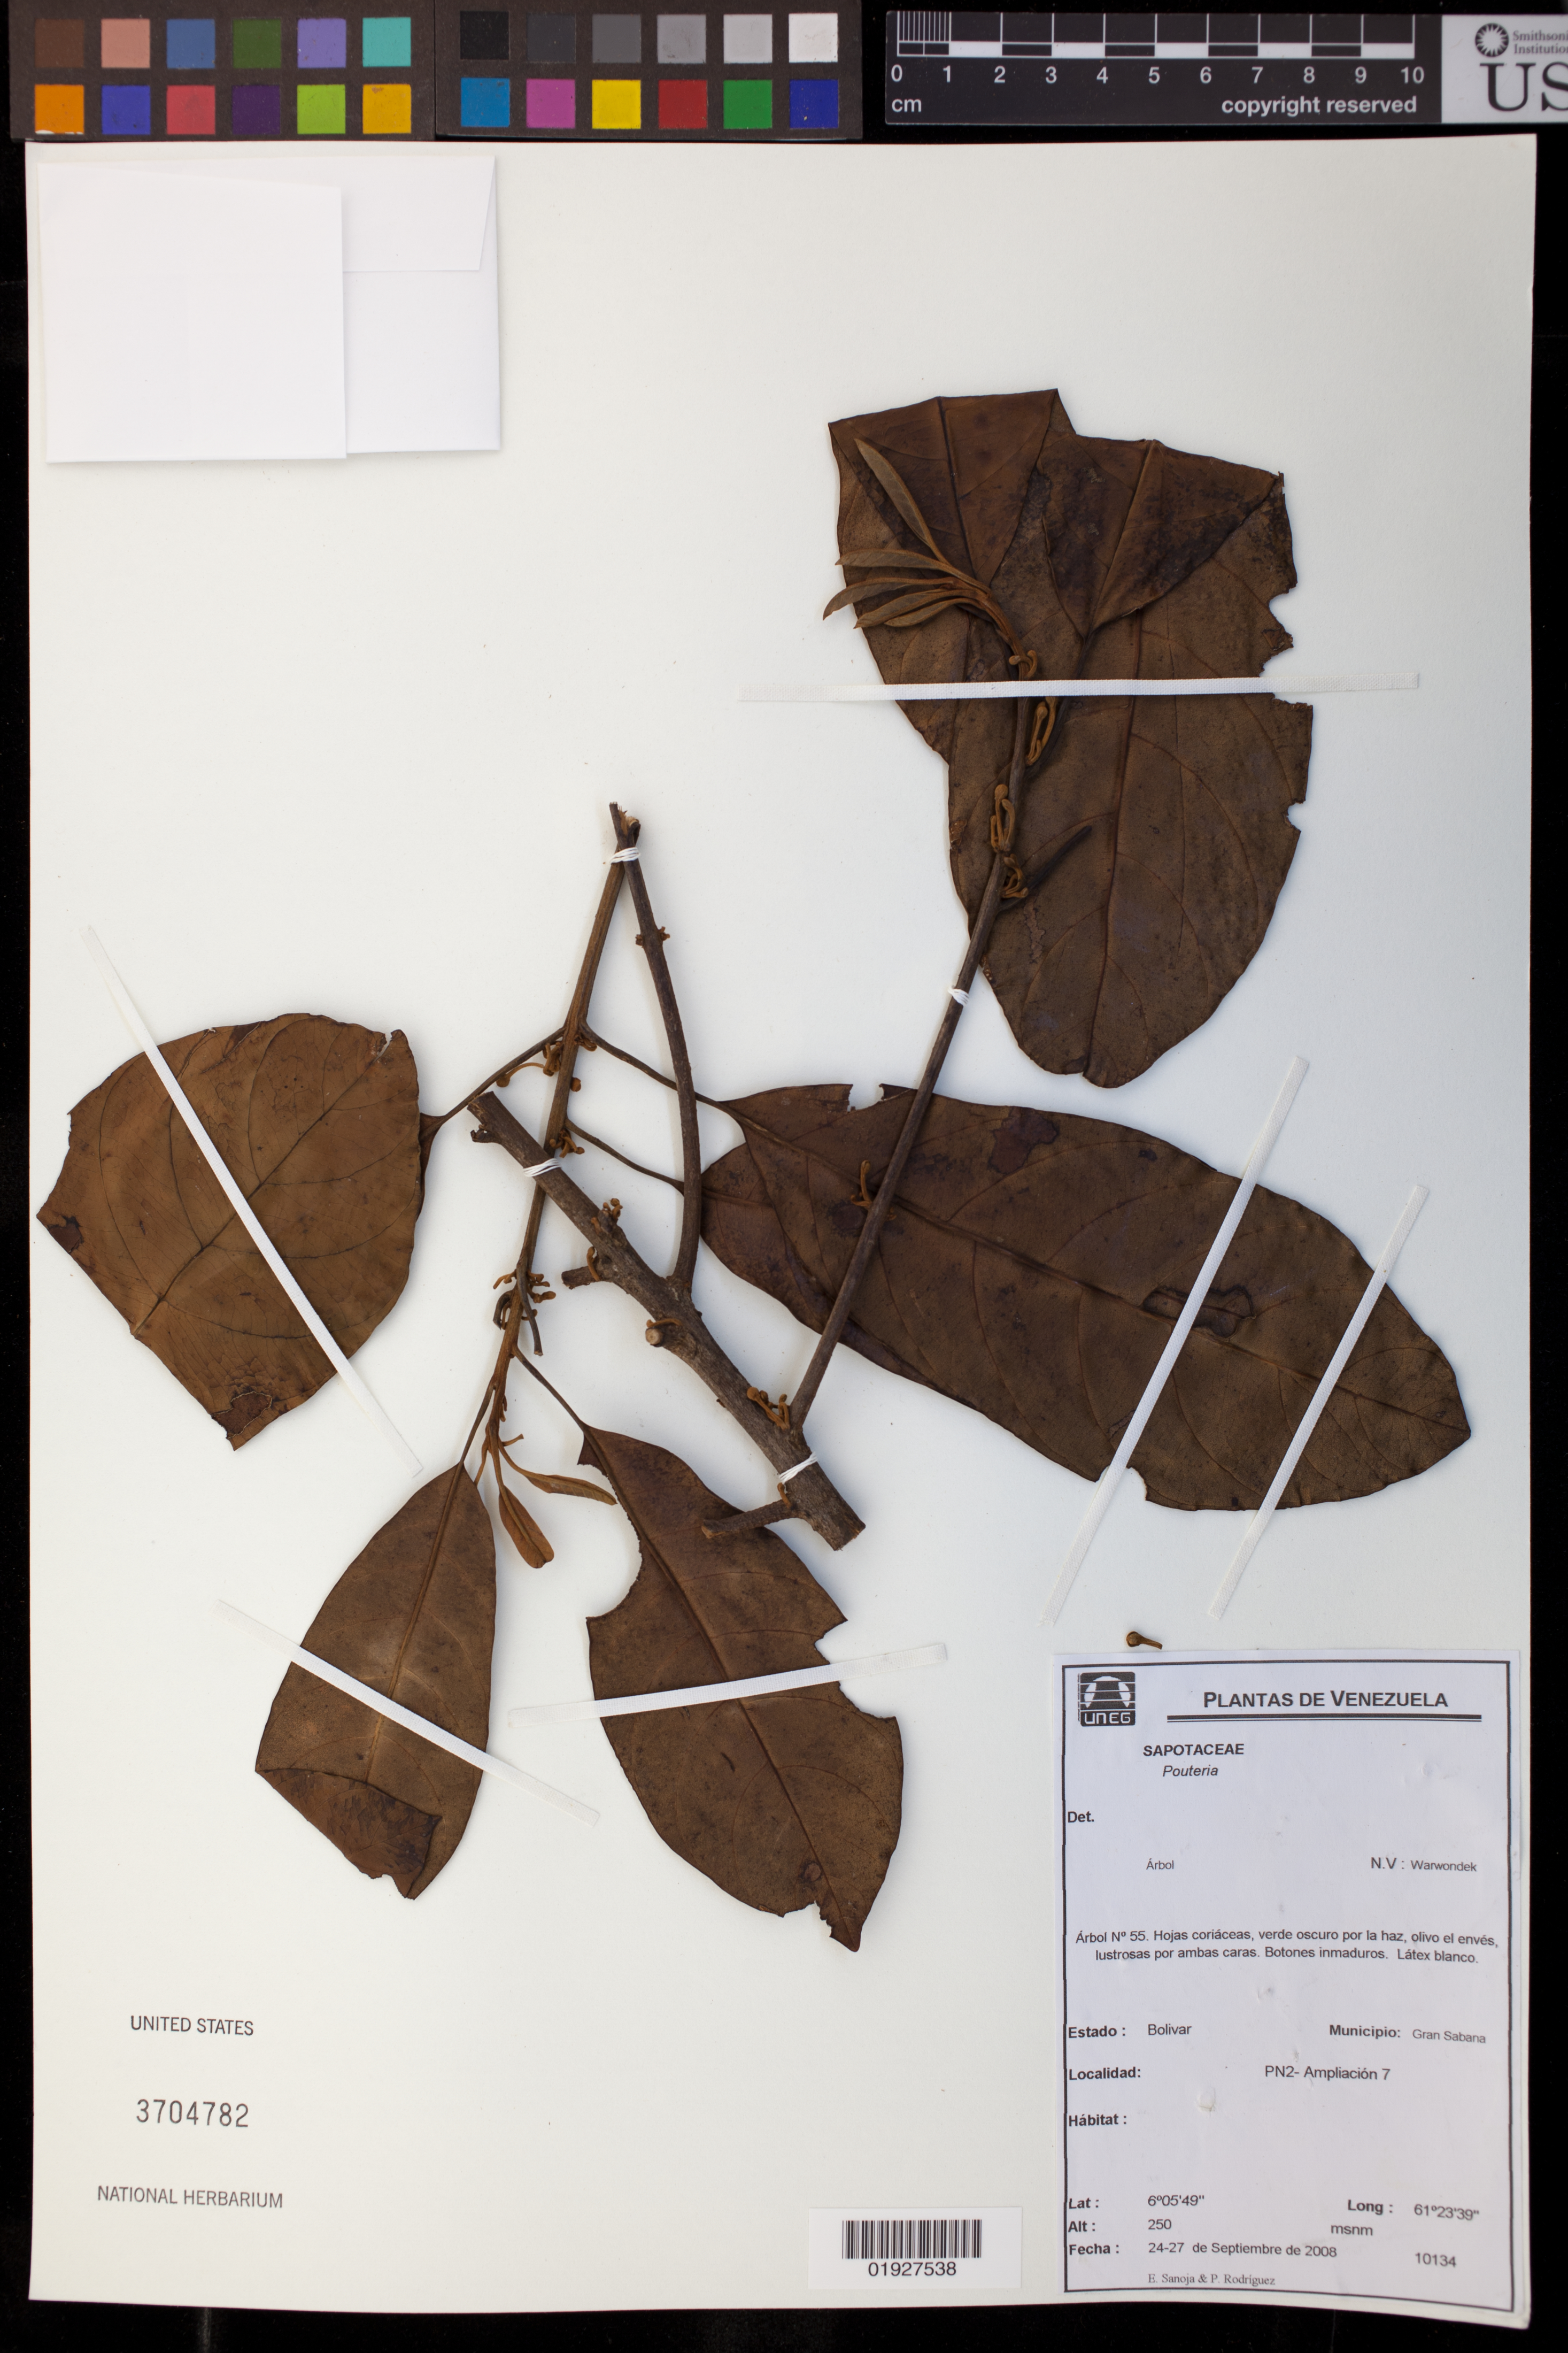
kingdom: Plantae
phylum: Tracheophyta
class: Magnoliopsida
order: Ericales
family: Sapotaceae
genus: Pouteria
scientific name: Pouteria sp.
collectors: E. Sanoja & P. Rodriguez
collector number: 10134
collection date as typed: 24-27 September 2008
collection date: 2008-09-24/2008-09-27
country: Venezuela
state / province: Bolivar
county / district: Gran Sabana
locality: PN2-Ampliacion 7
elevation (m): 250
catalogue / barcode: US 3704782